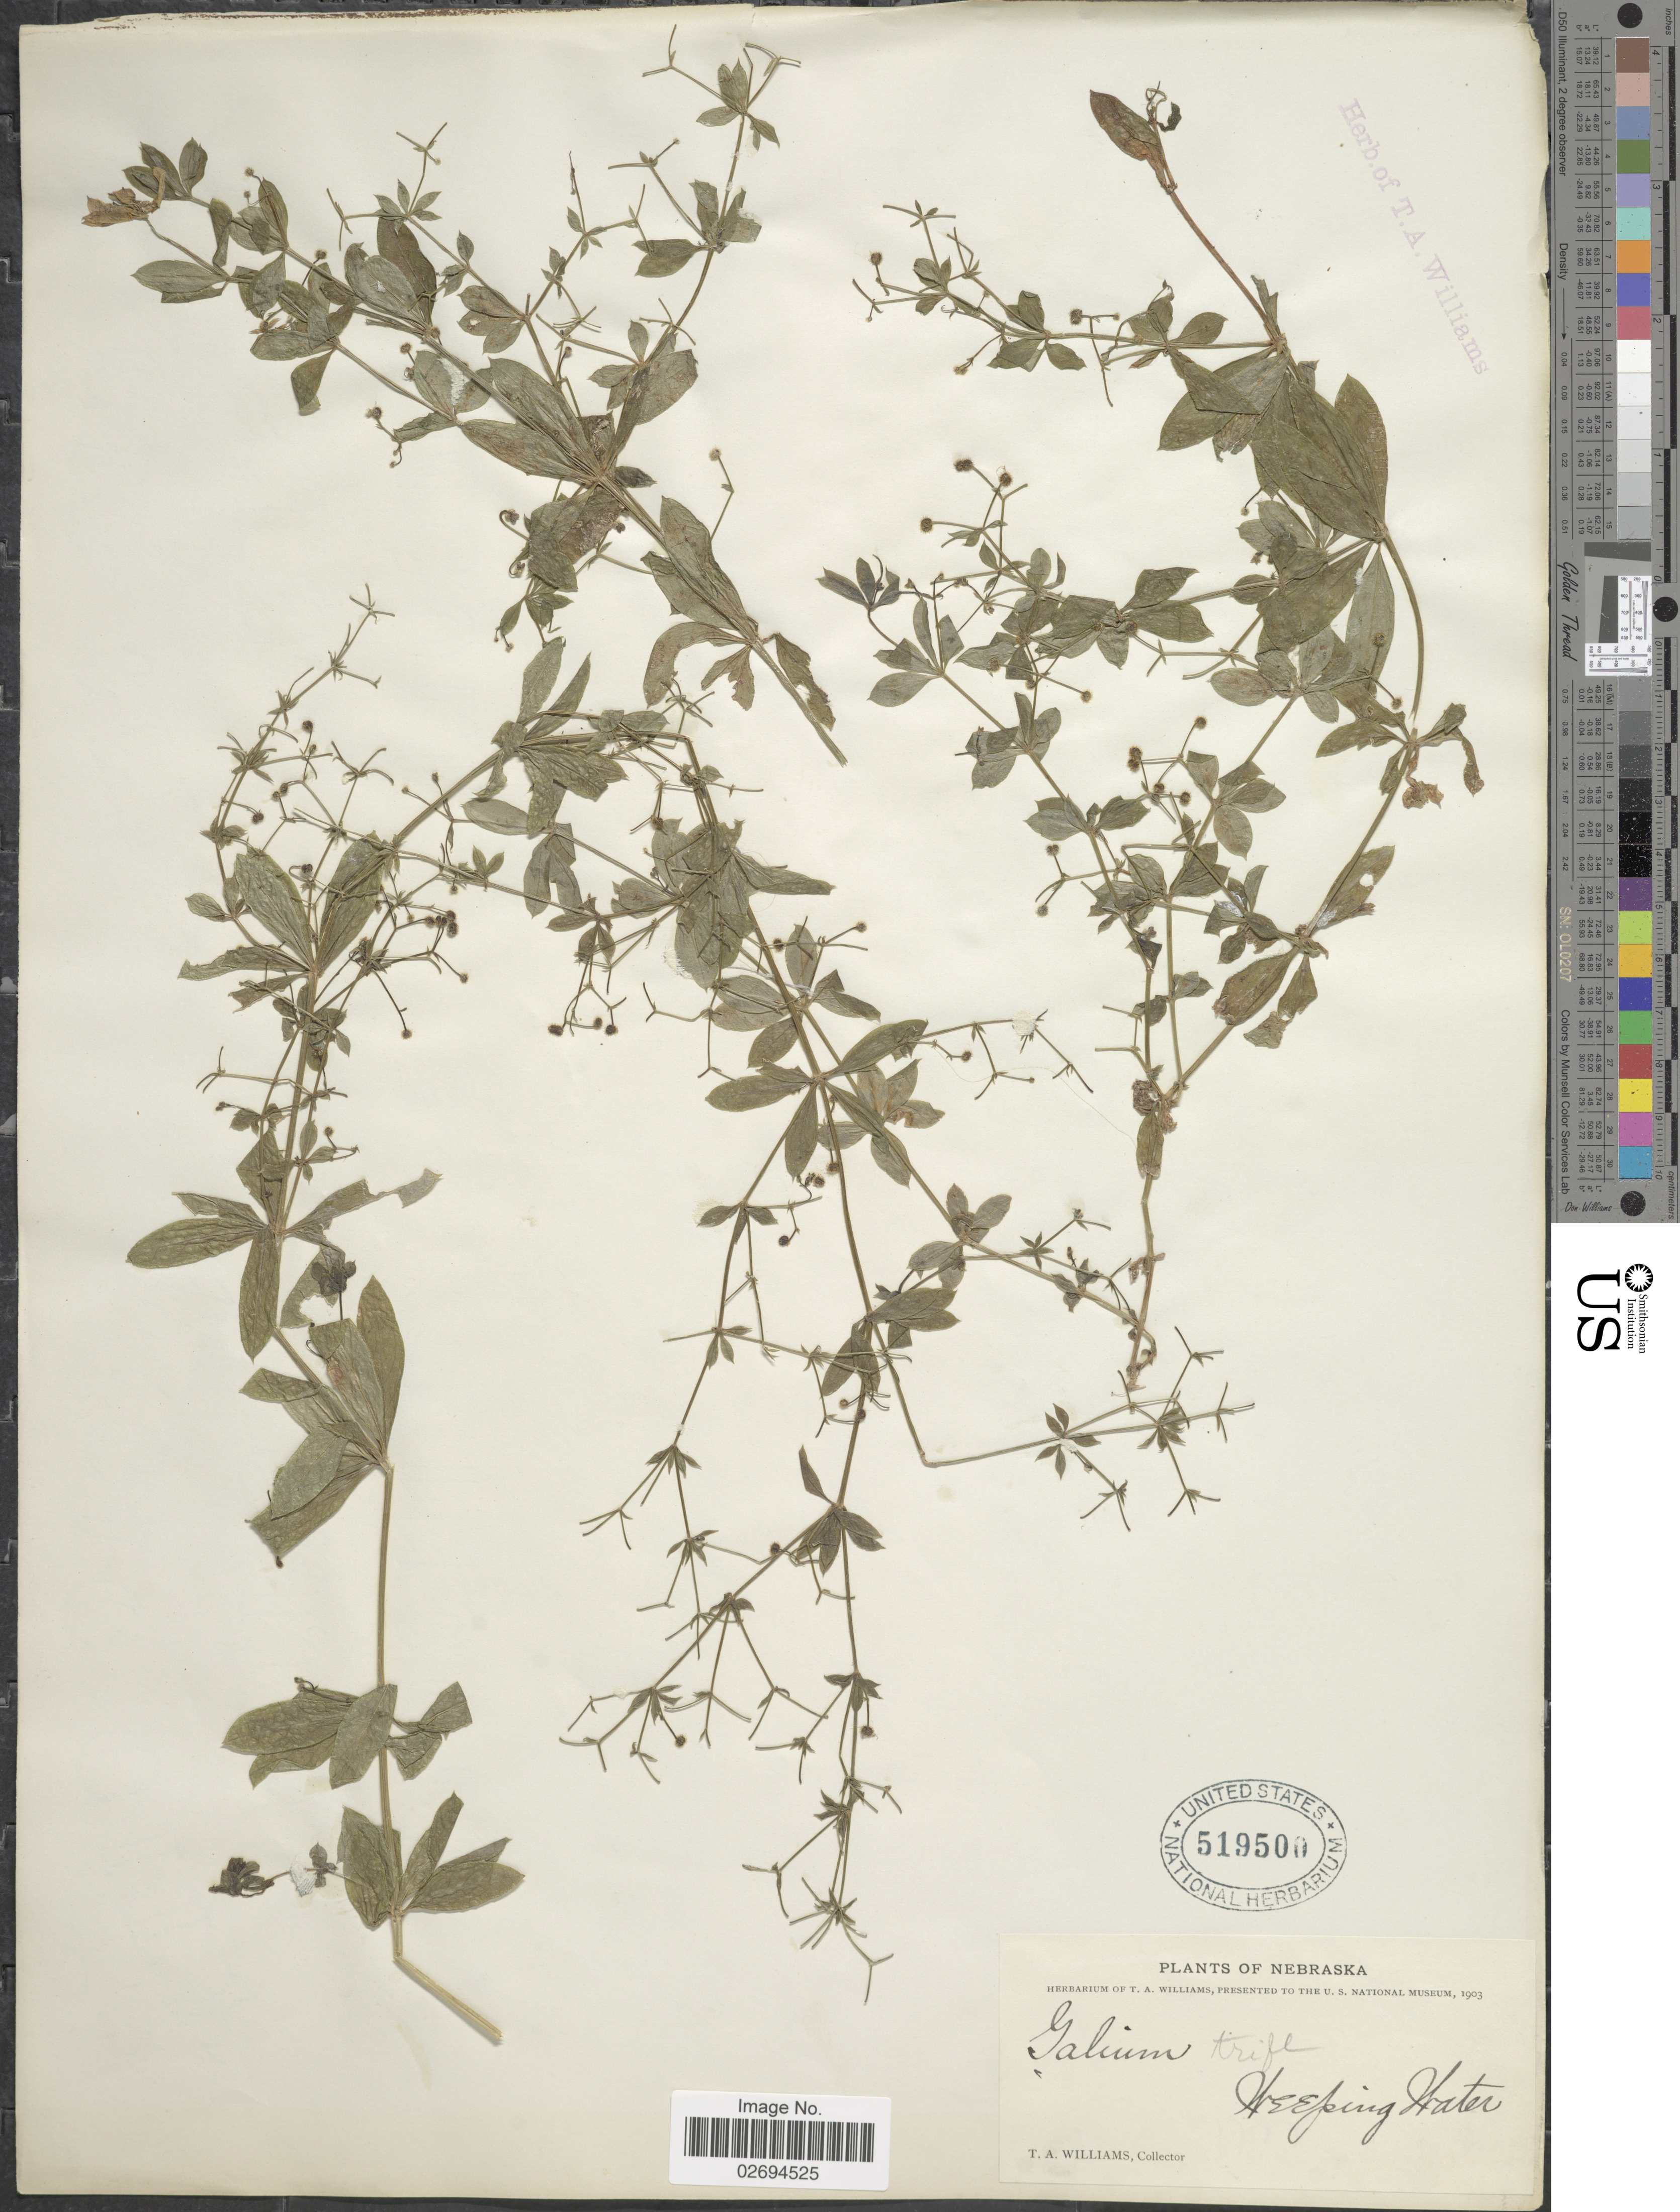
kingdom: Plantae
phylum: Tracheophyta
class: Magnoliopsida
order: Gentianales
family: Rubiaceae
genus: Galium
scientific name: Galium triflorum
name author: Michx.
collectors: T. A. Williams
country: United States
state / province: Nebraska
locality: Weeping Water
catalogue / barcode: US 519500